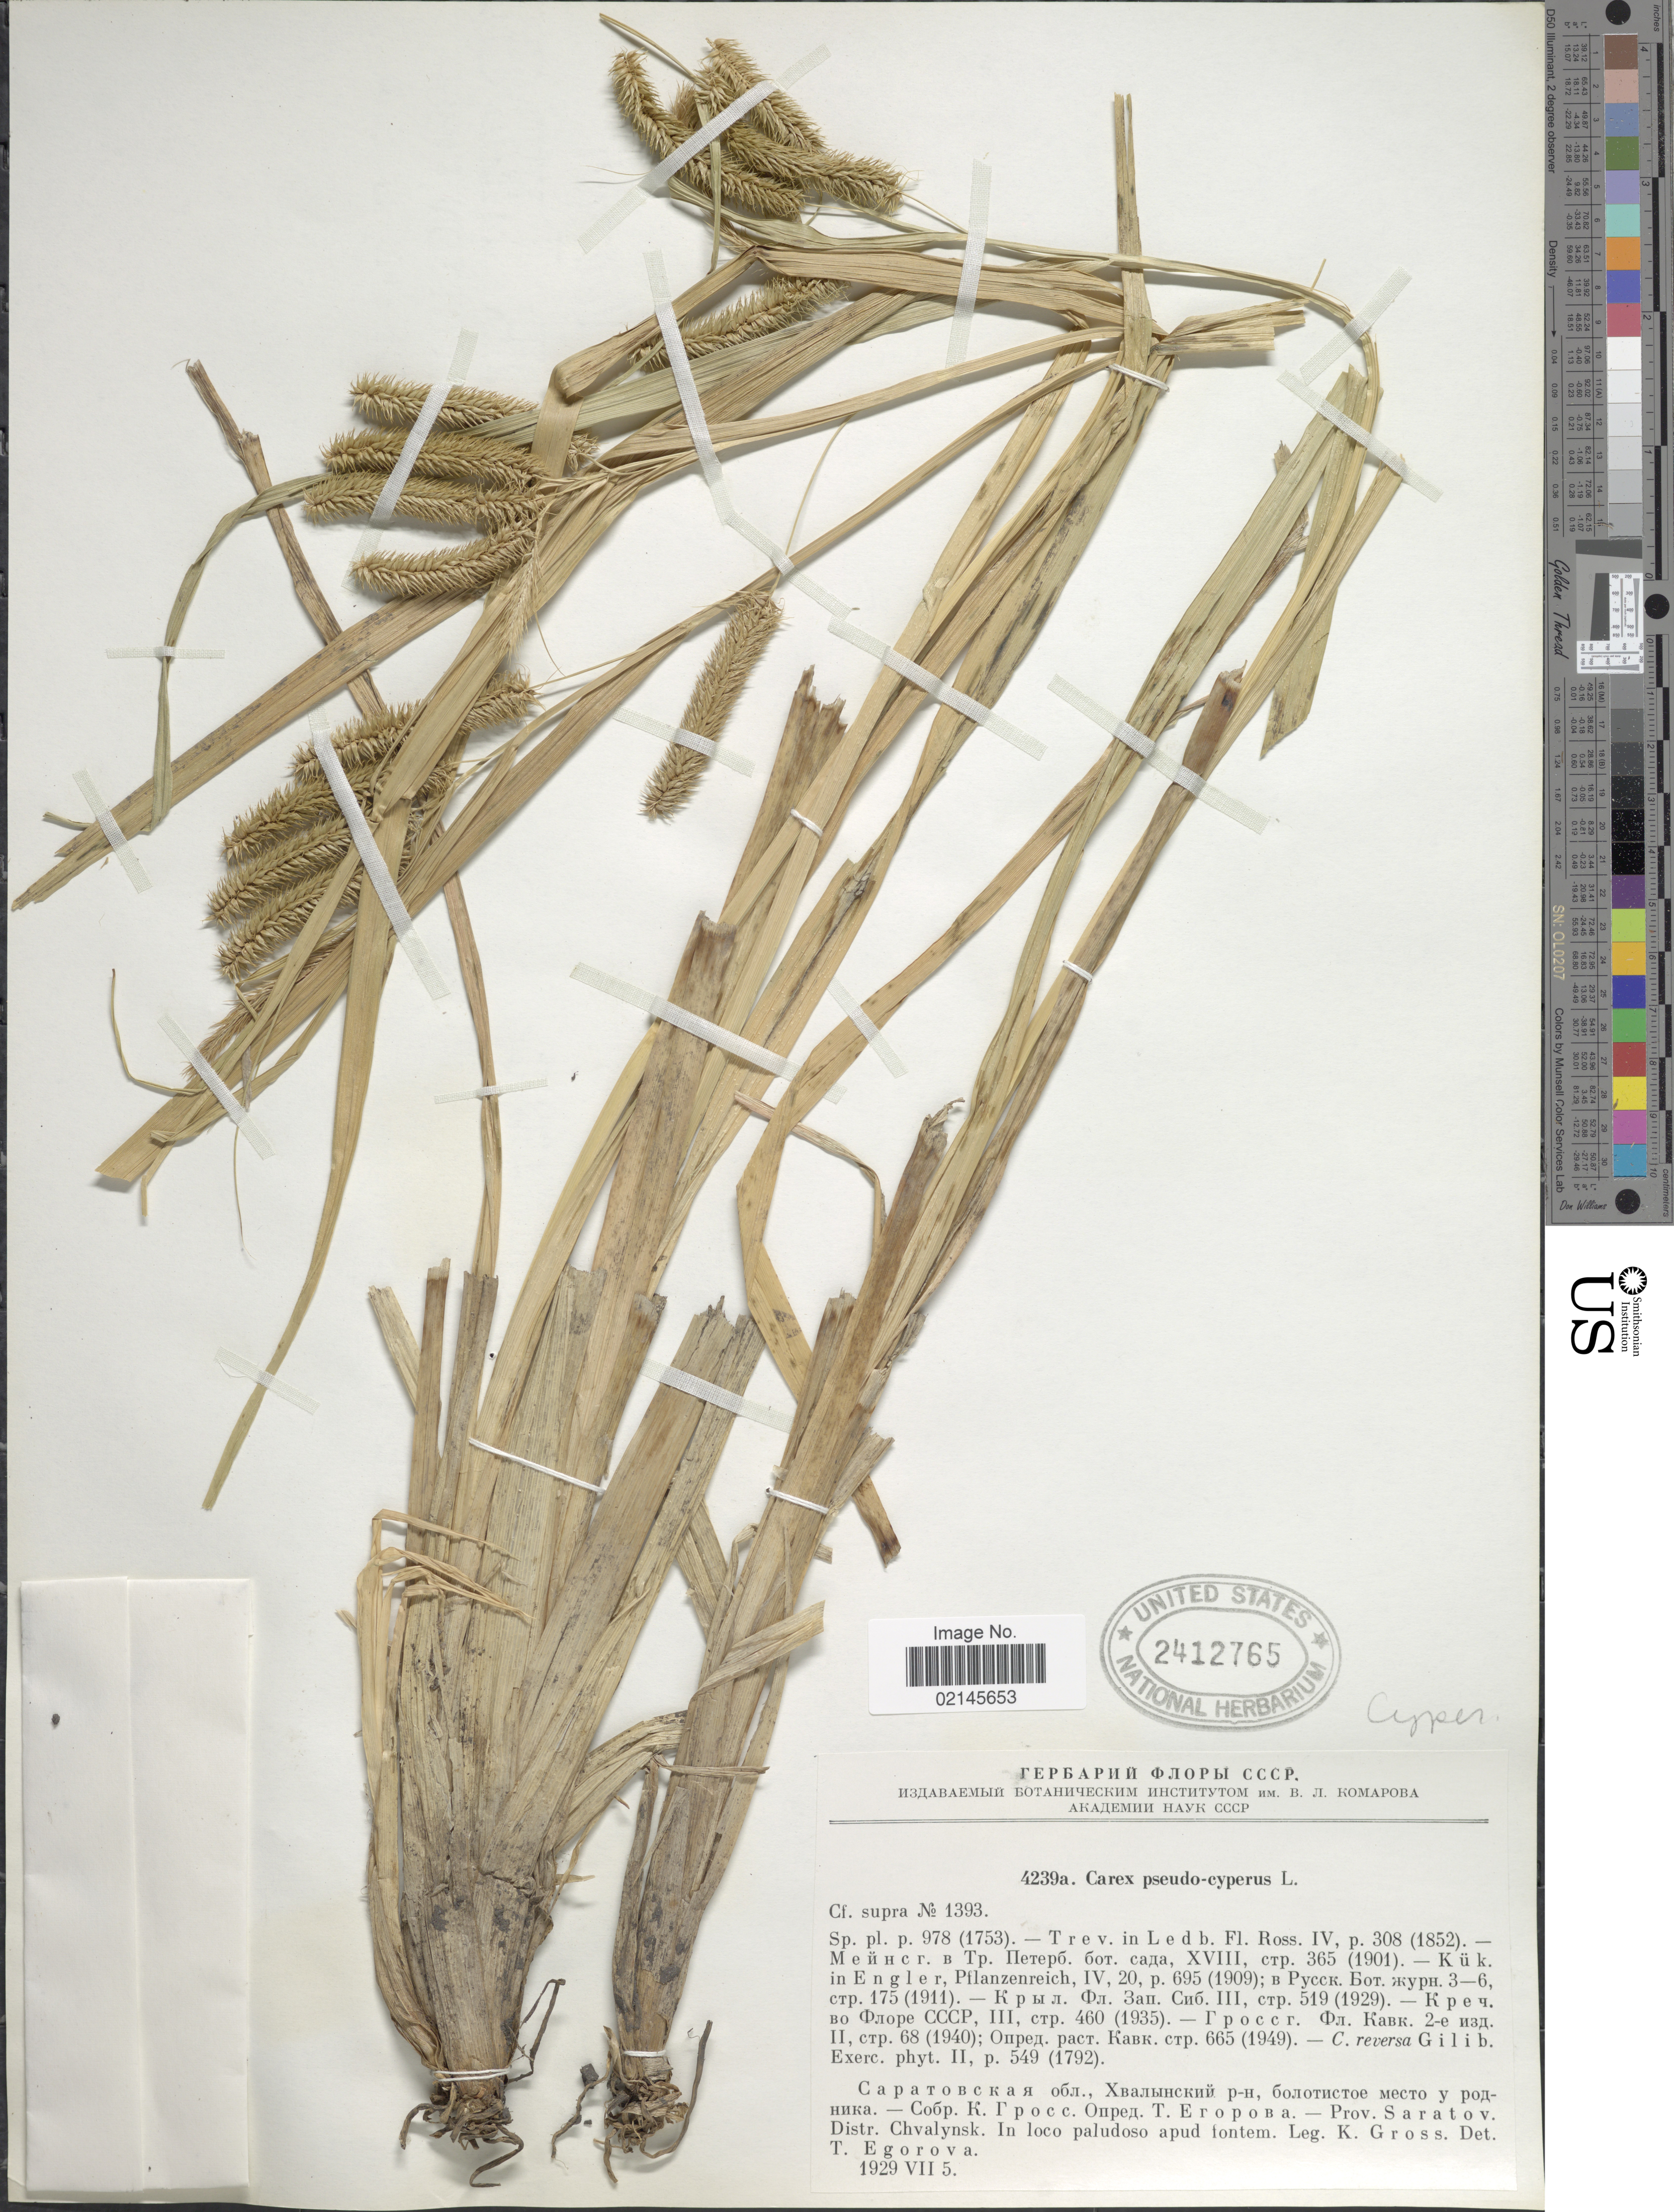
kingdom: Plantae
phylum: Tracheophyta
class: Liliopsida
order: Poales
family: Cyperaceae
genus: Carex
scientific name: Carex pseudocyperus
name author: L.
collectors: K. Gross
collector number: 4239a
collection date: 1929-07-05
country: Russian Federation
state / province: Saratov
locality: Distr. Chvalynsk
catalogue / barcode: US 2412765